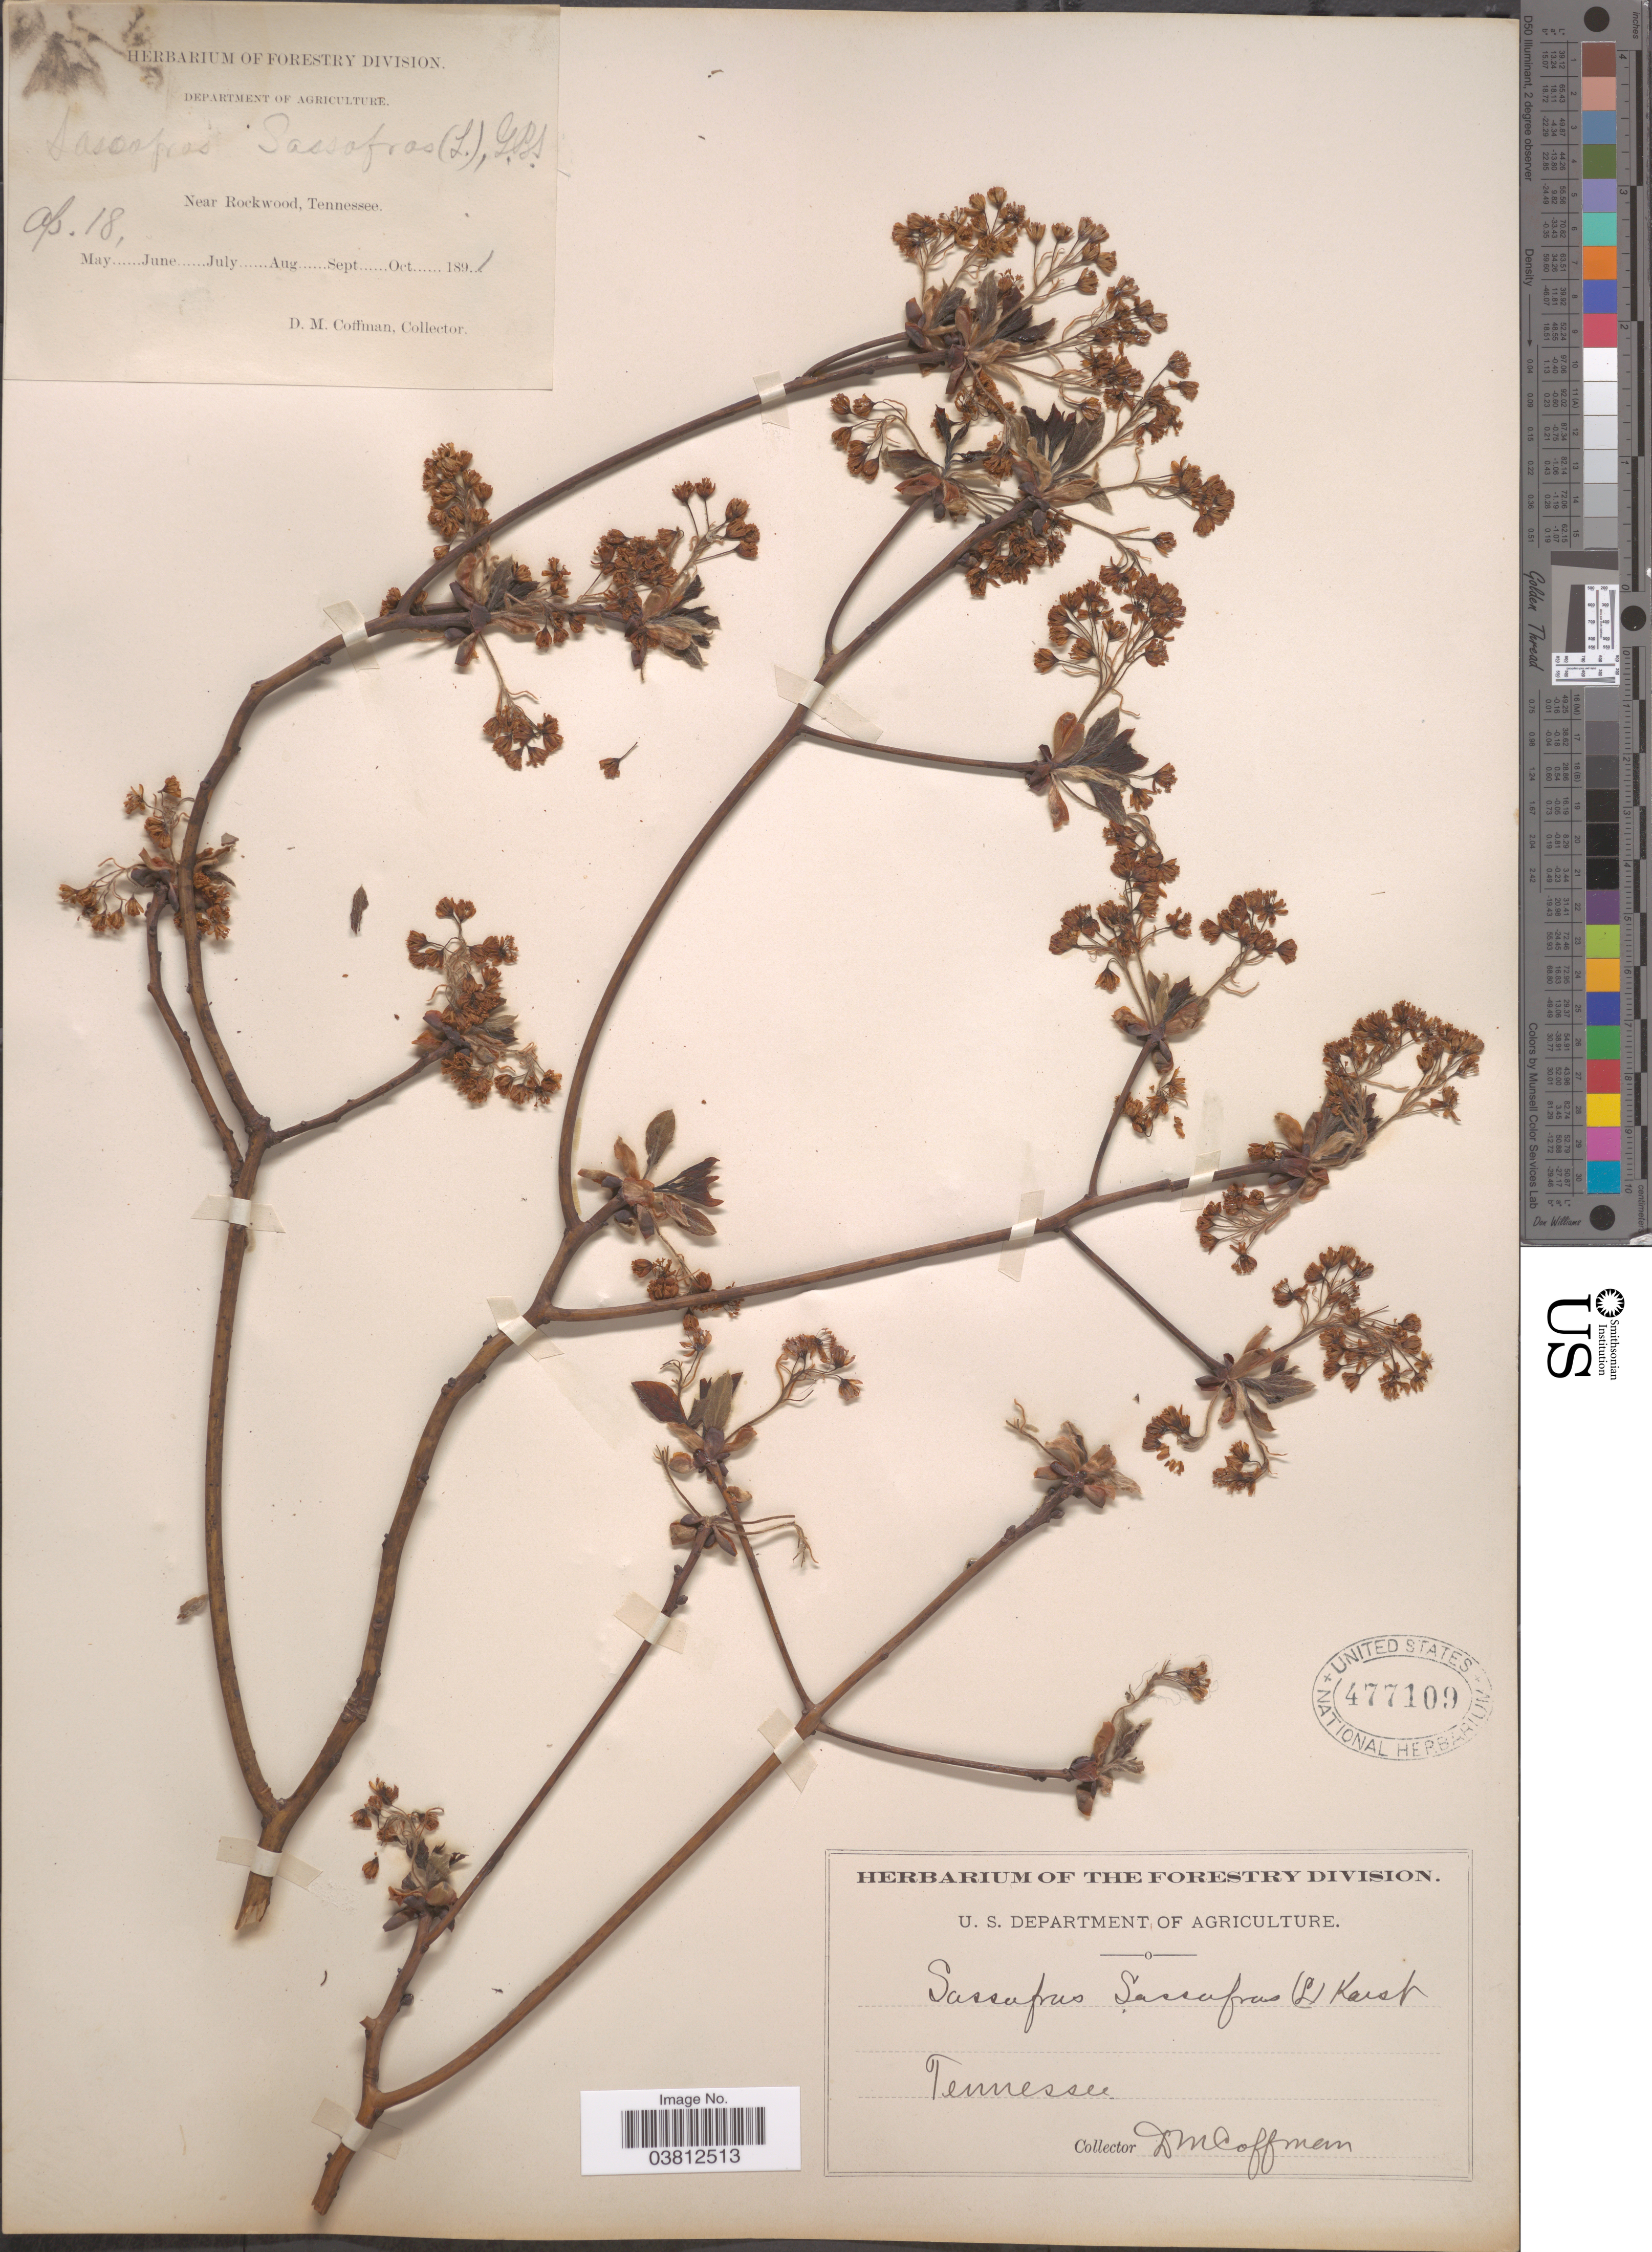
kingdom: Plantae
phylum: Tracheophyta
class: Magnoliopsida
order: Laurales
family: Lauraceae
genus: Sassafras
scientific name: Sassafras albidum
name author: (Nutt.) Nees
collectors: D. M. Coffman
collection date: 1891-04-18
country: United States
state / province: Tennessee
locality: Near Rockwood.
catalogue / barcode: US 477109